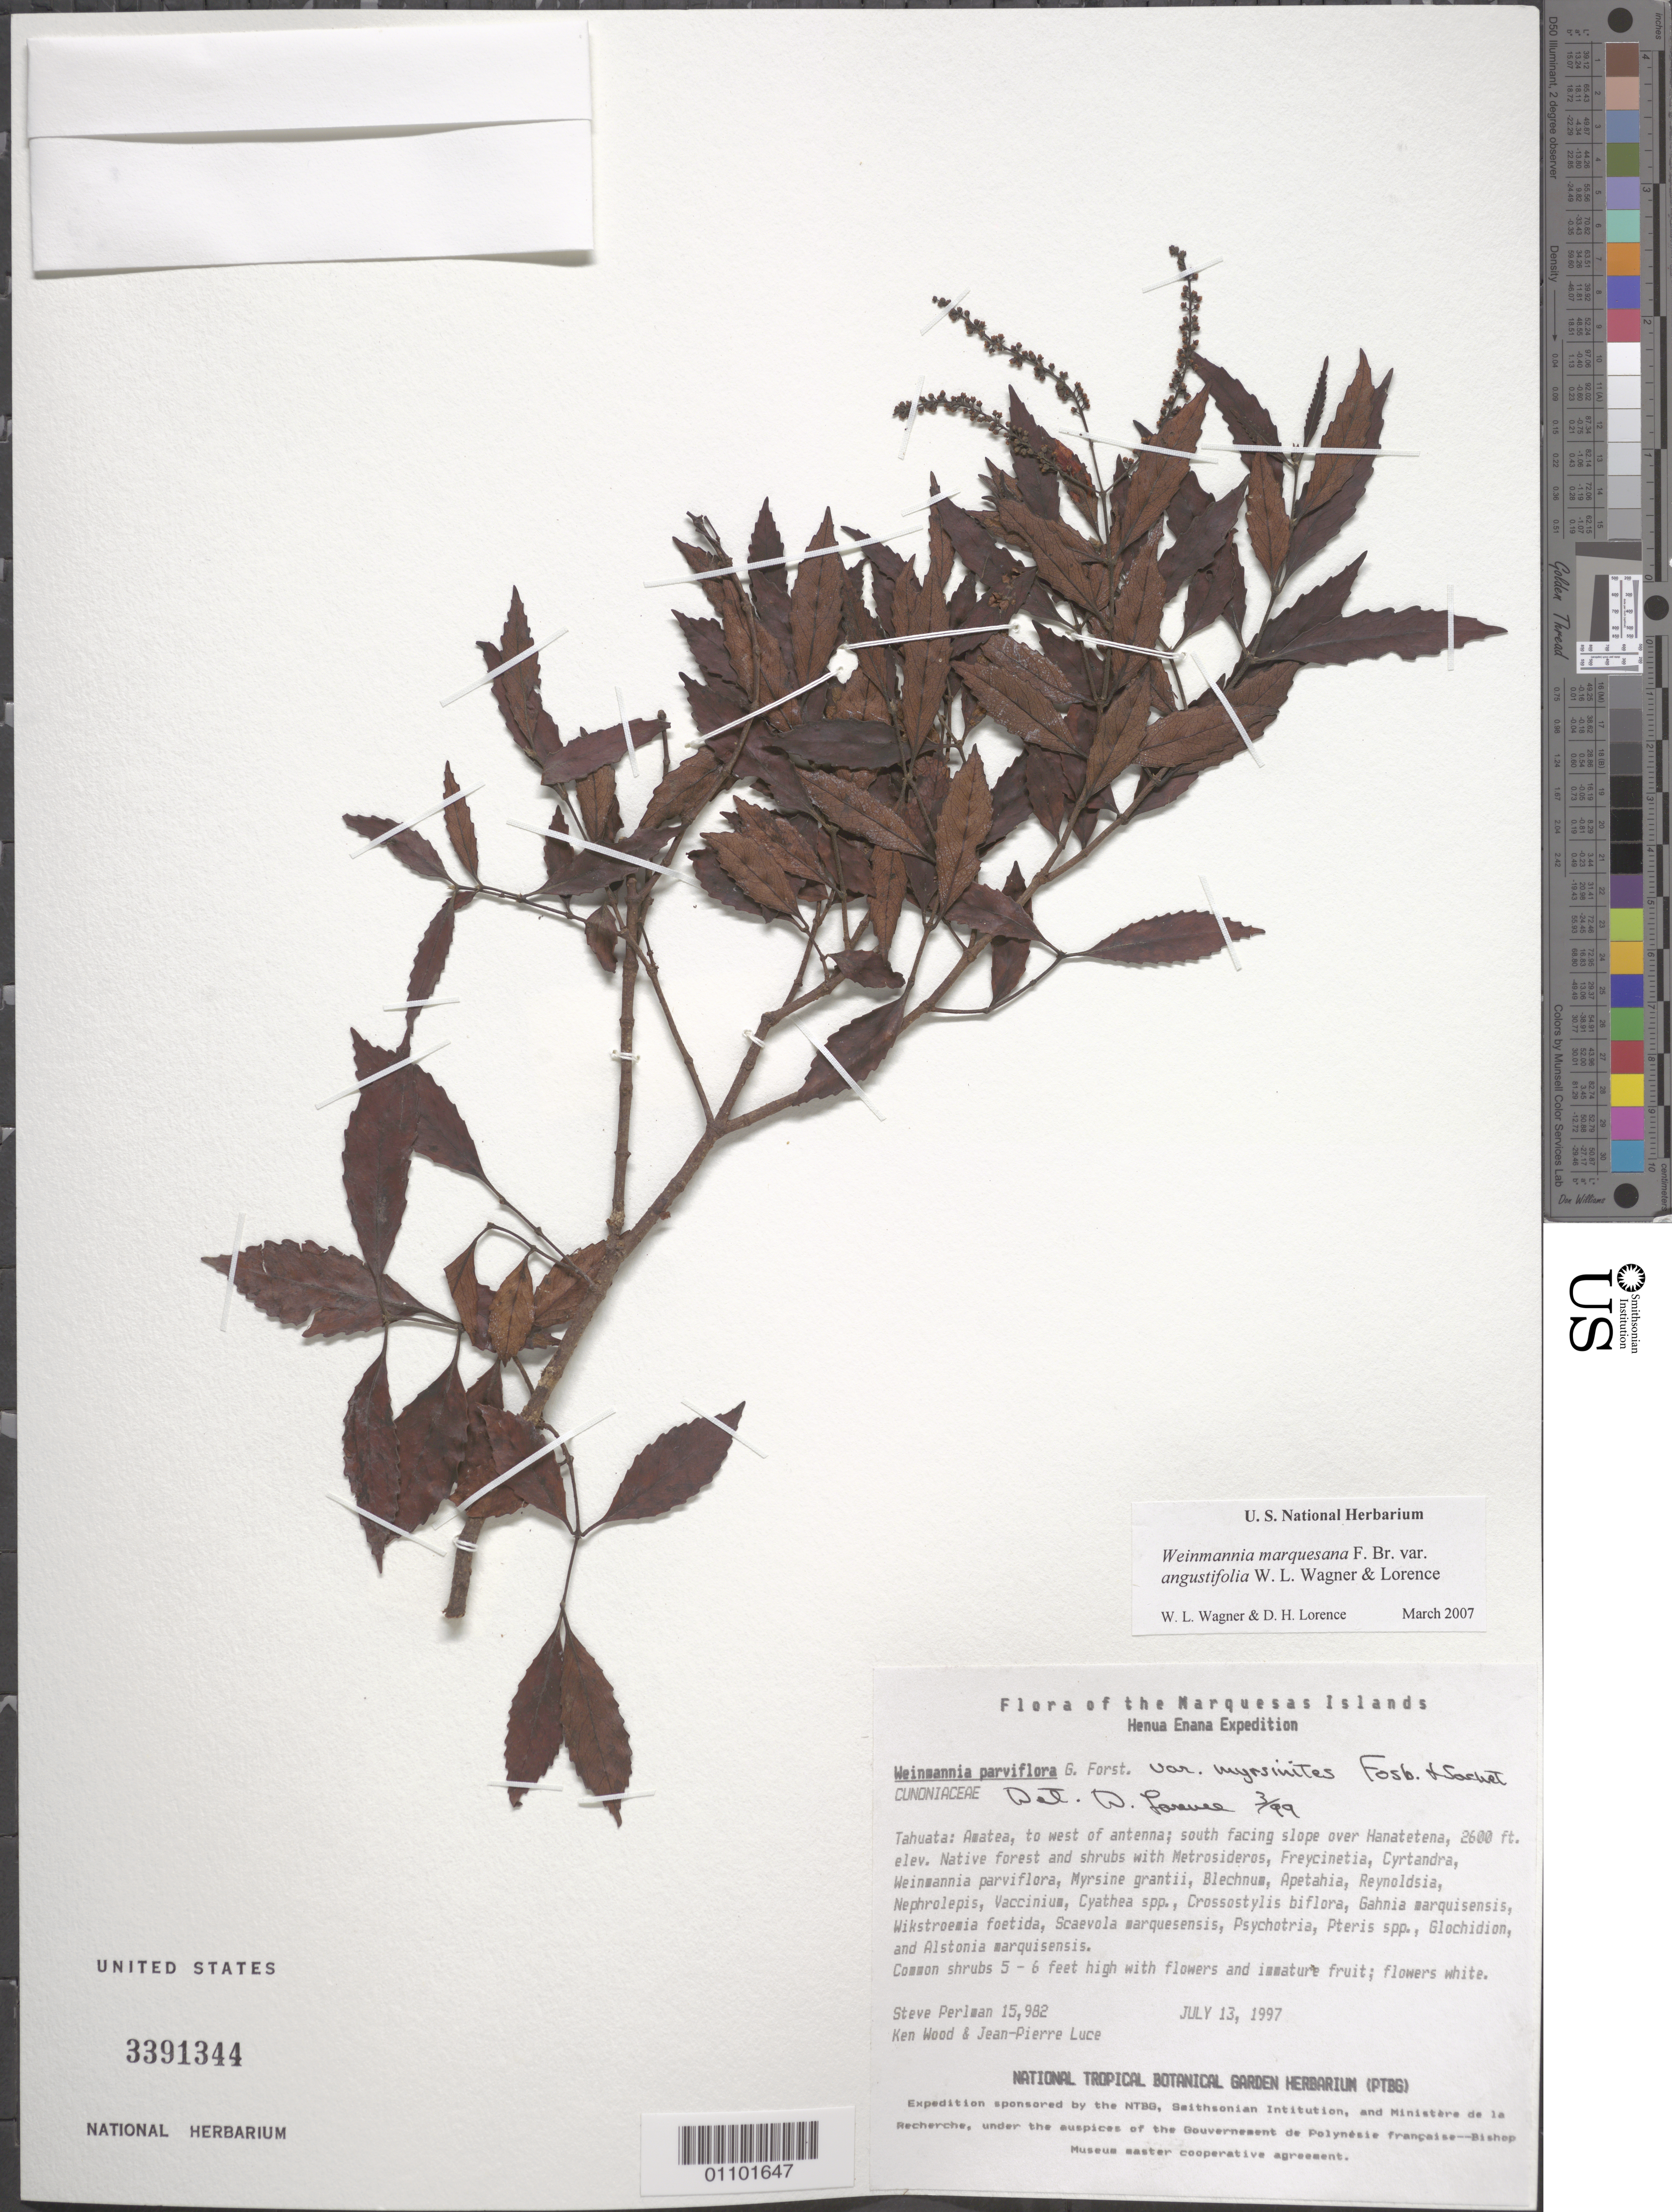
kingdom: Plantae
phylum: Tracheophyta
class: Magnoliopsida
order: Oxalidales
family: Cunoniaceae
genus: Pterophylla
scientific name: Pterophylla marquesana var. angustifolia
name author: (Lorence & W.L. Wagner) Pillon & H.C. Hopkins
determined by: Wagner, W. L., (BOT), Smithsonian Institution - National Museum of Natural History (UNITED STATES)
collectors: S. P. Perlman, K. R. Wood & J. Luce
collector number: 15982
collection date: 1997-07-13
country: French Polynesia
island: Tahuata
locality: Amatea, W of antenna, S facing slope over Hanatetena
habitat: Native forest and shrubs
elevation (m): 793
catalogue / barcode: US 3391344